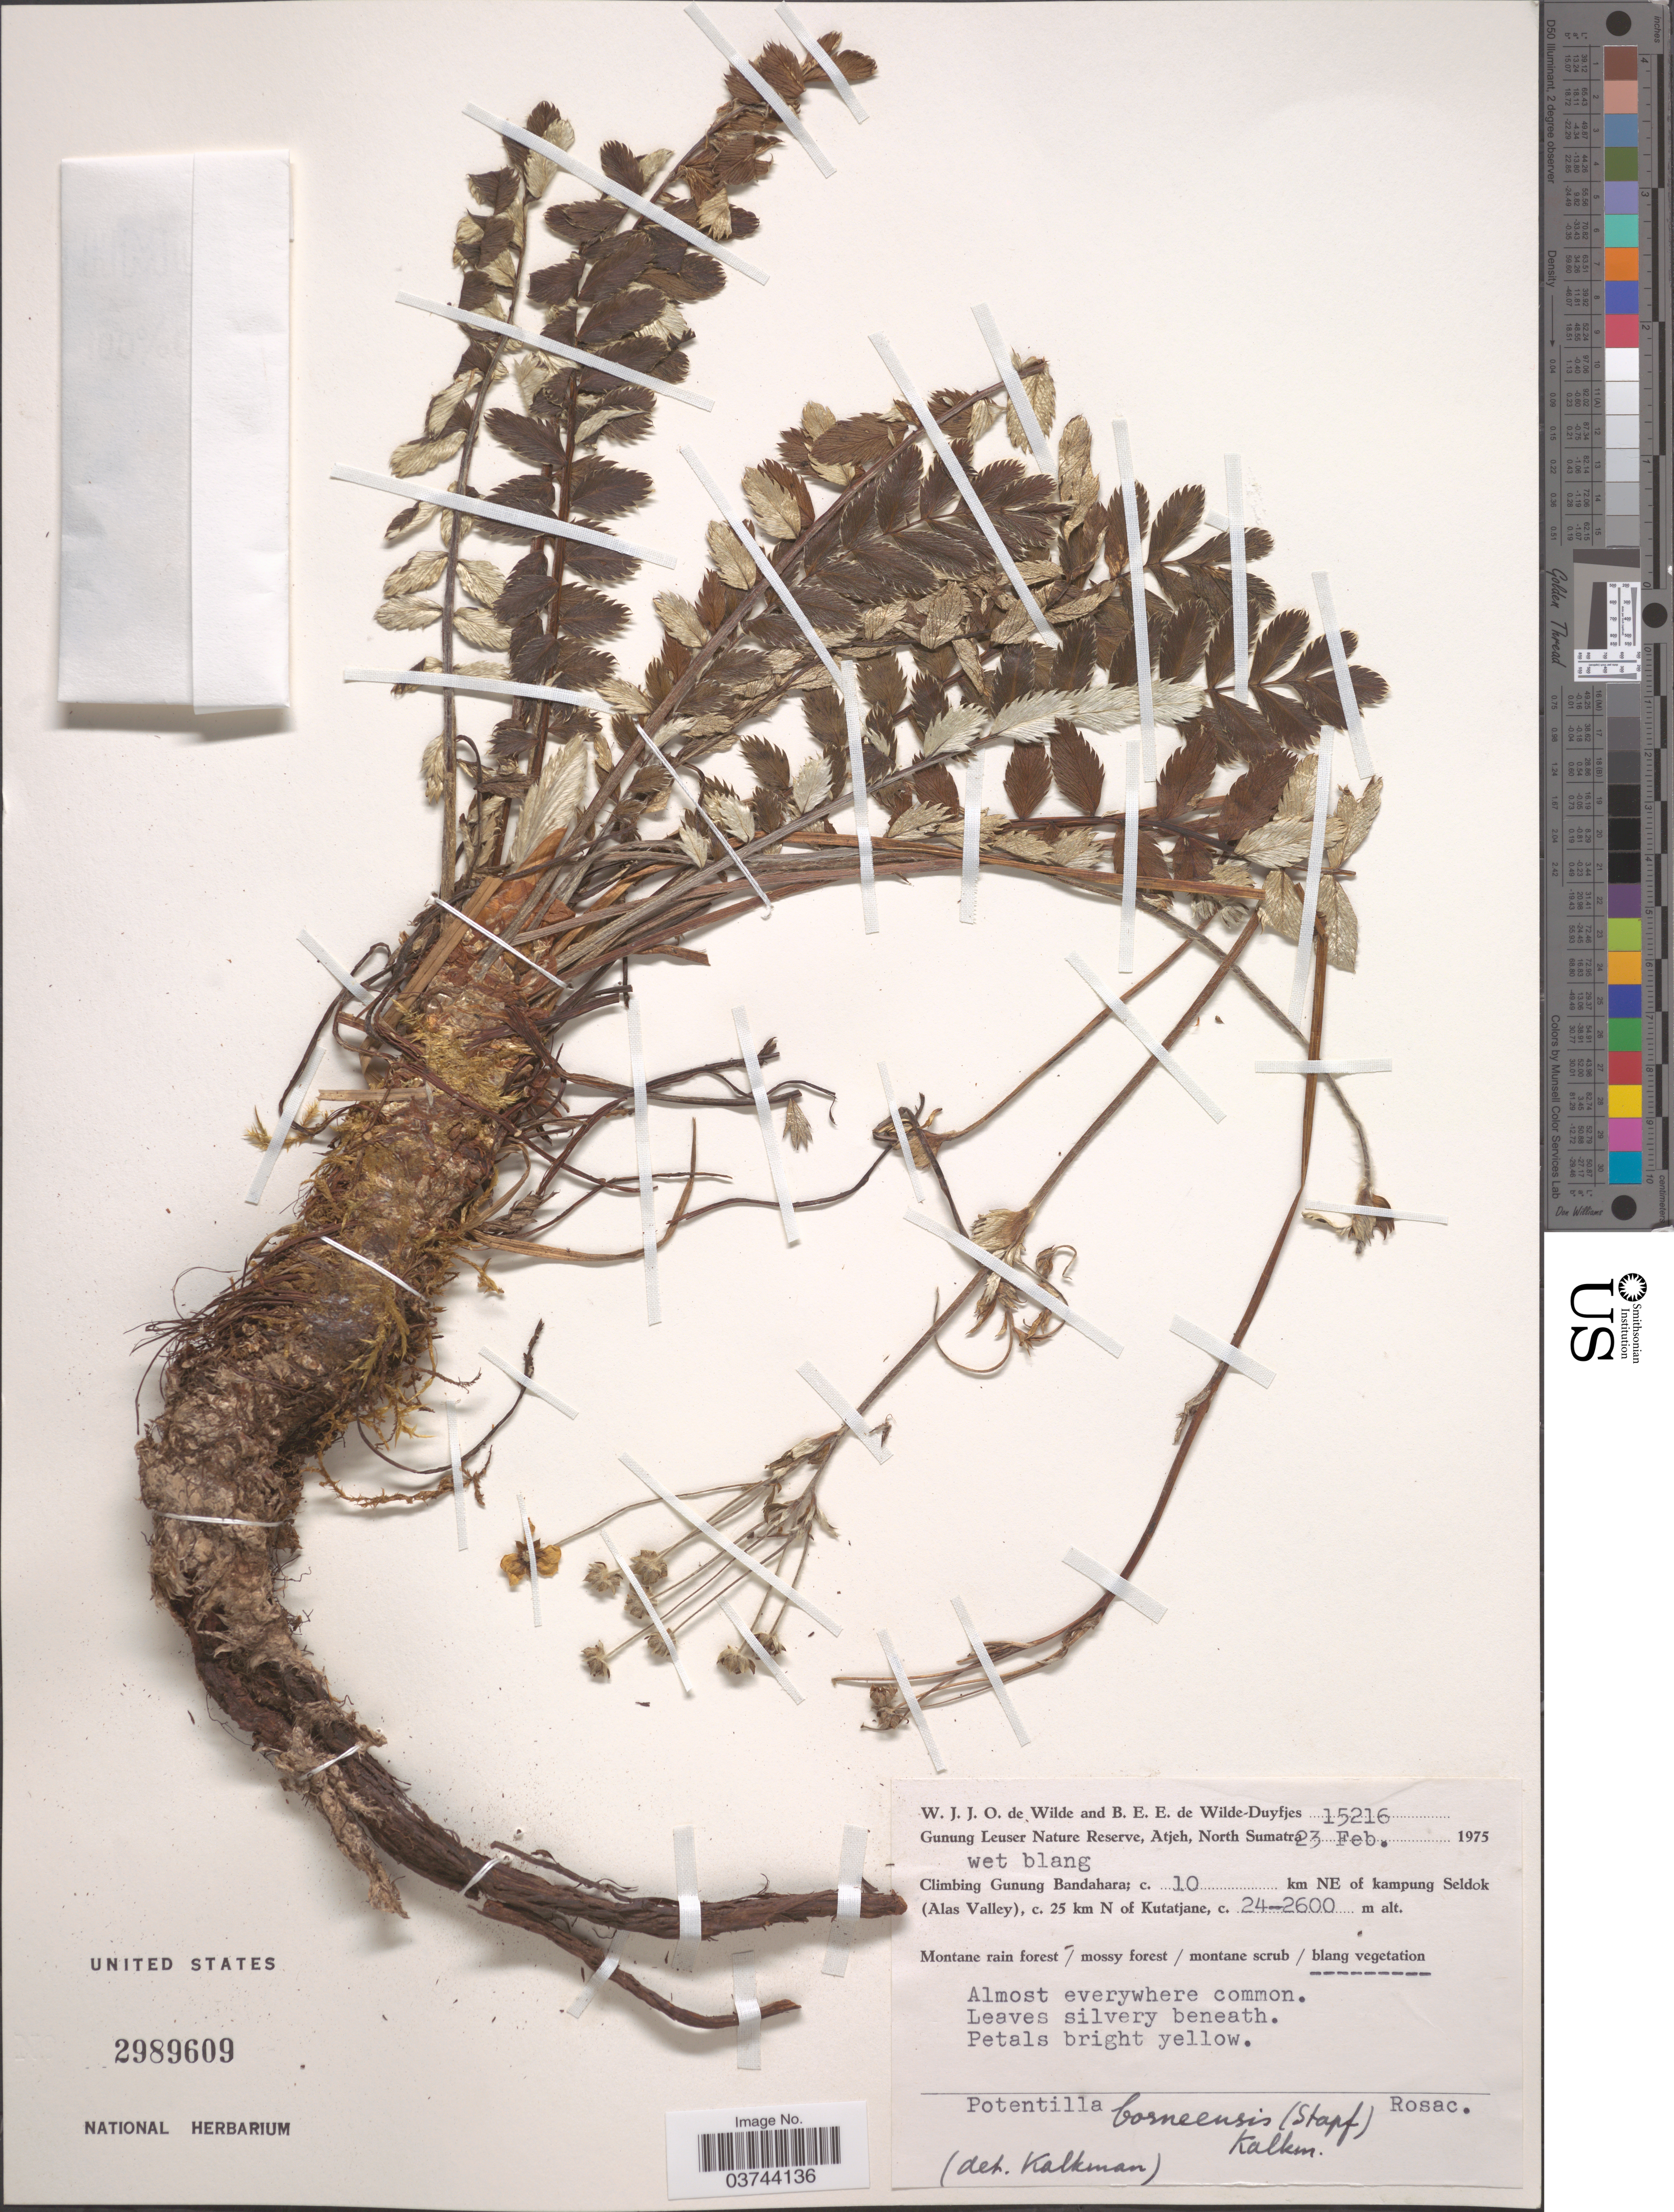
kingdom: Plantae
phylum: Tracheophyta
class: Magnoliopsida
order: Rosales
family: Rosaceae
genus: Potentilla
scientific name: Potentilla borneensis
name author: (Stapf) Kalkman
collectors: W. J. de Wilde & B. E. de Wilde-Duyfjes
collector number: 15216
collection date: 1975-02-23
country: Indonesia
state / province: Sumatra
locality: Gunung Leuser Nature Reserve, Atjeh, North Sumatra. Climbing Gunung Bandahara; c. 10 km NE of kampung Seldok (Alas Valley), c. 25 km N of Kutatjane.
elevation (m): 2400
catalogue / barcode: US 2989609